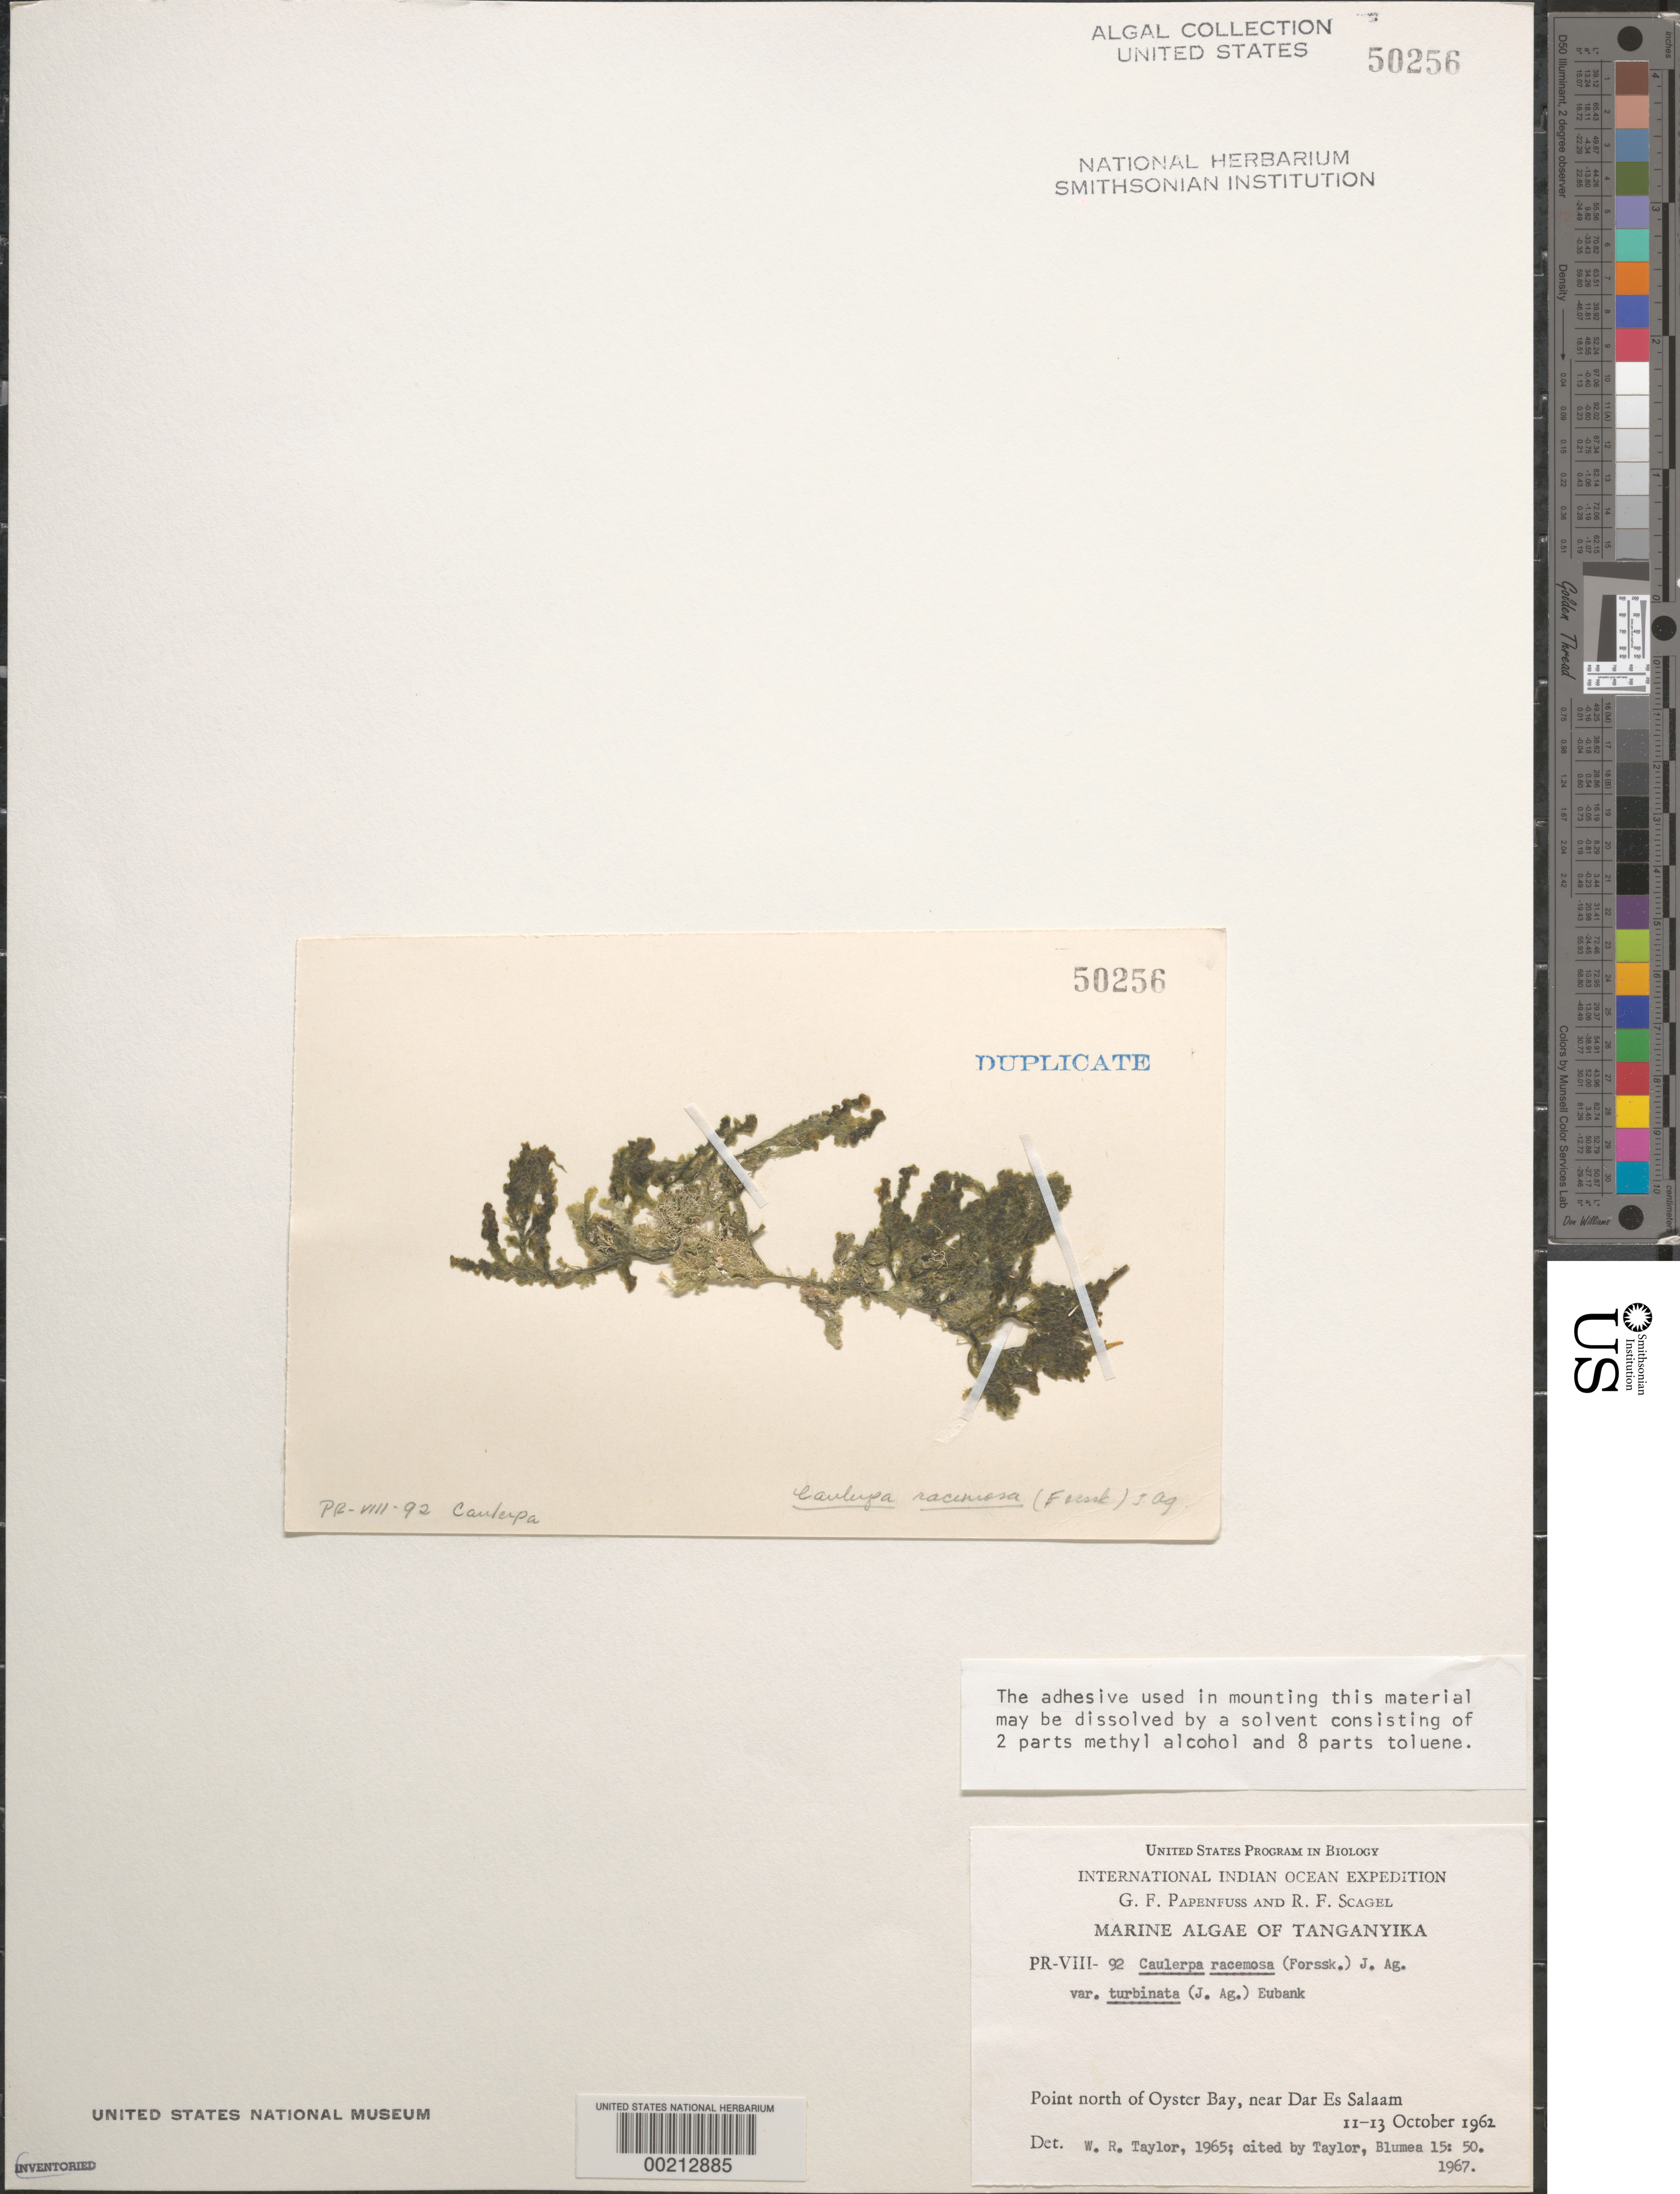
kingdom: Plantae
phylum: Chlorophyta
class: Ulvophyceae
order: Bryopsidales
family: Caulerpaceae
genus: Caulerpa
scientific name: Caulerpa racemosa var. turbinata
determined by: Taylor, William R.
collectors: G. Papenfuss & R. F. Scagel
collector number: PR-VIII-92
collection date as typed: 11 Oct 1962 to 13 Oct 1962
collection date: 1962-10-11/1962-10-13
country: Tanzania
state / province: Dar es Salaam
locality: Point north of Oyster Bay, near Dar Es Salaam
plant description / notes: International Indian Ocean Expedition, 1962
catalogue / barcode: US 50256